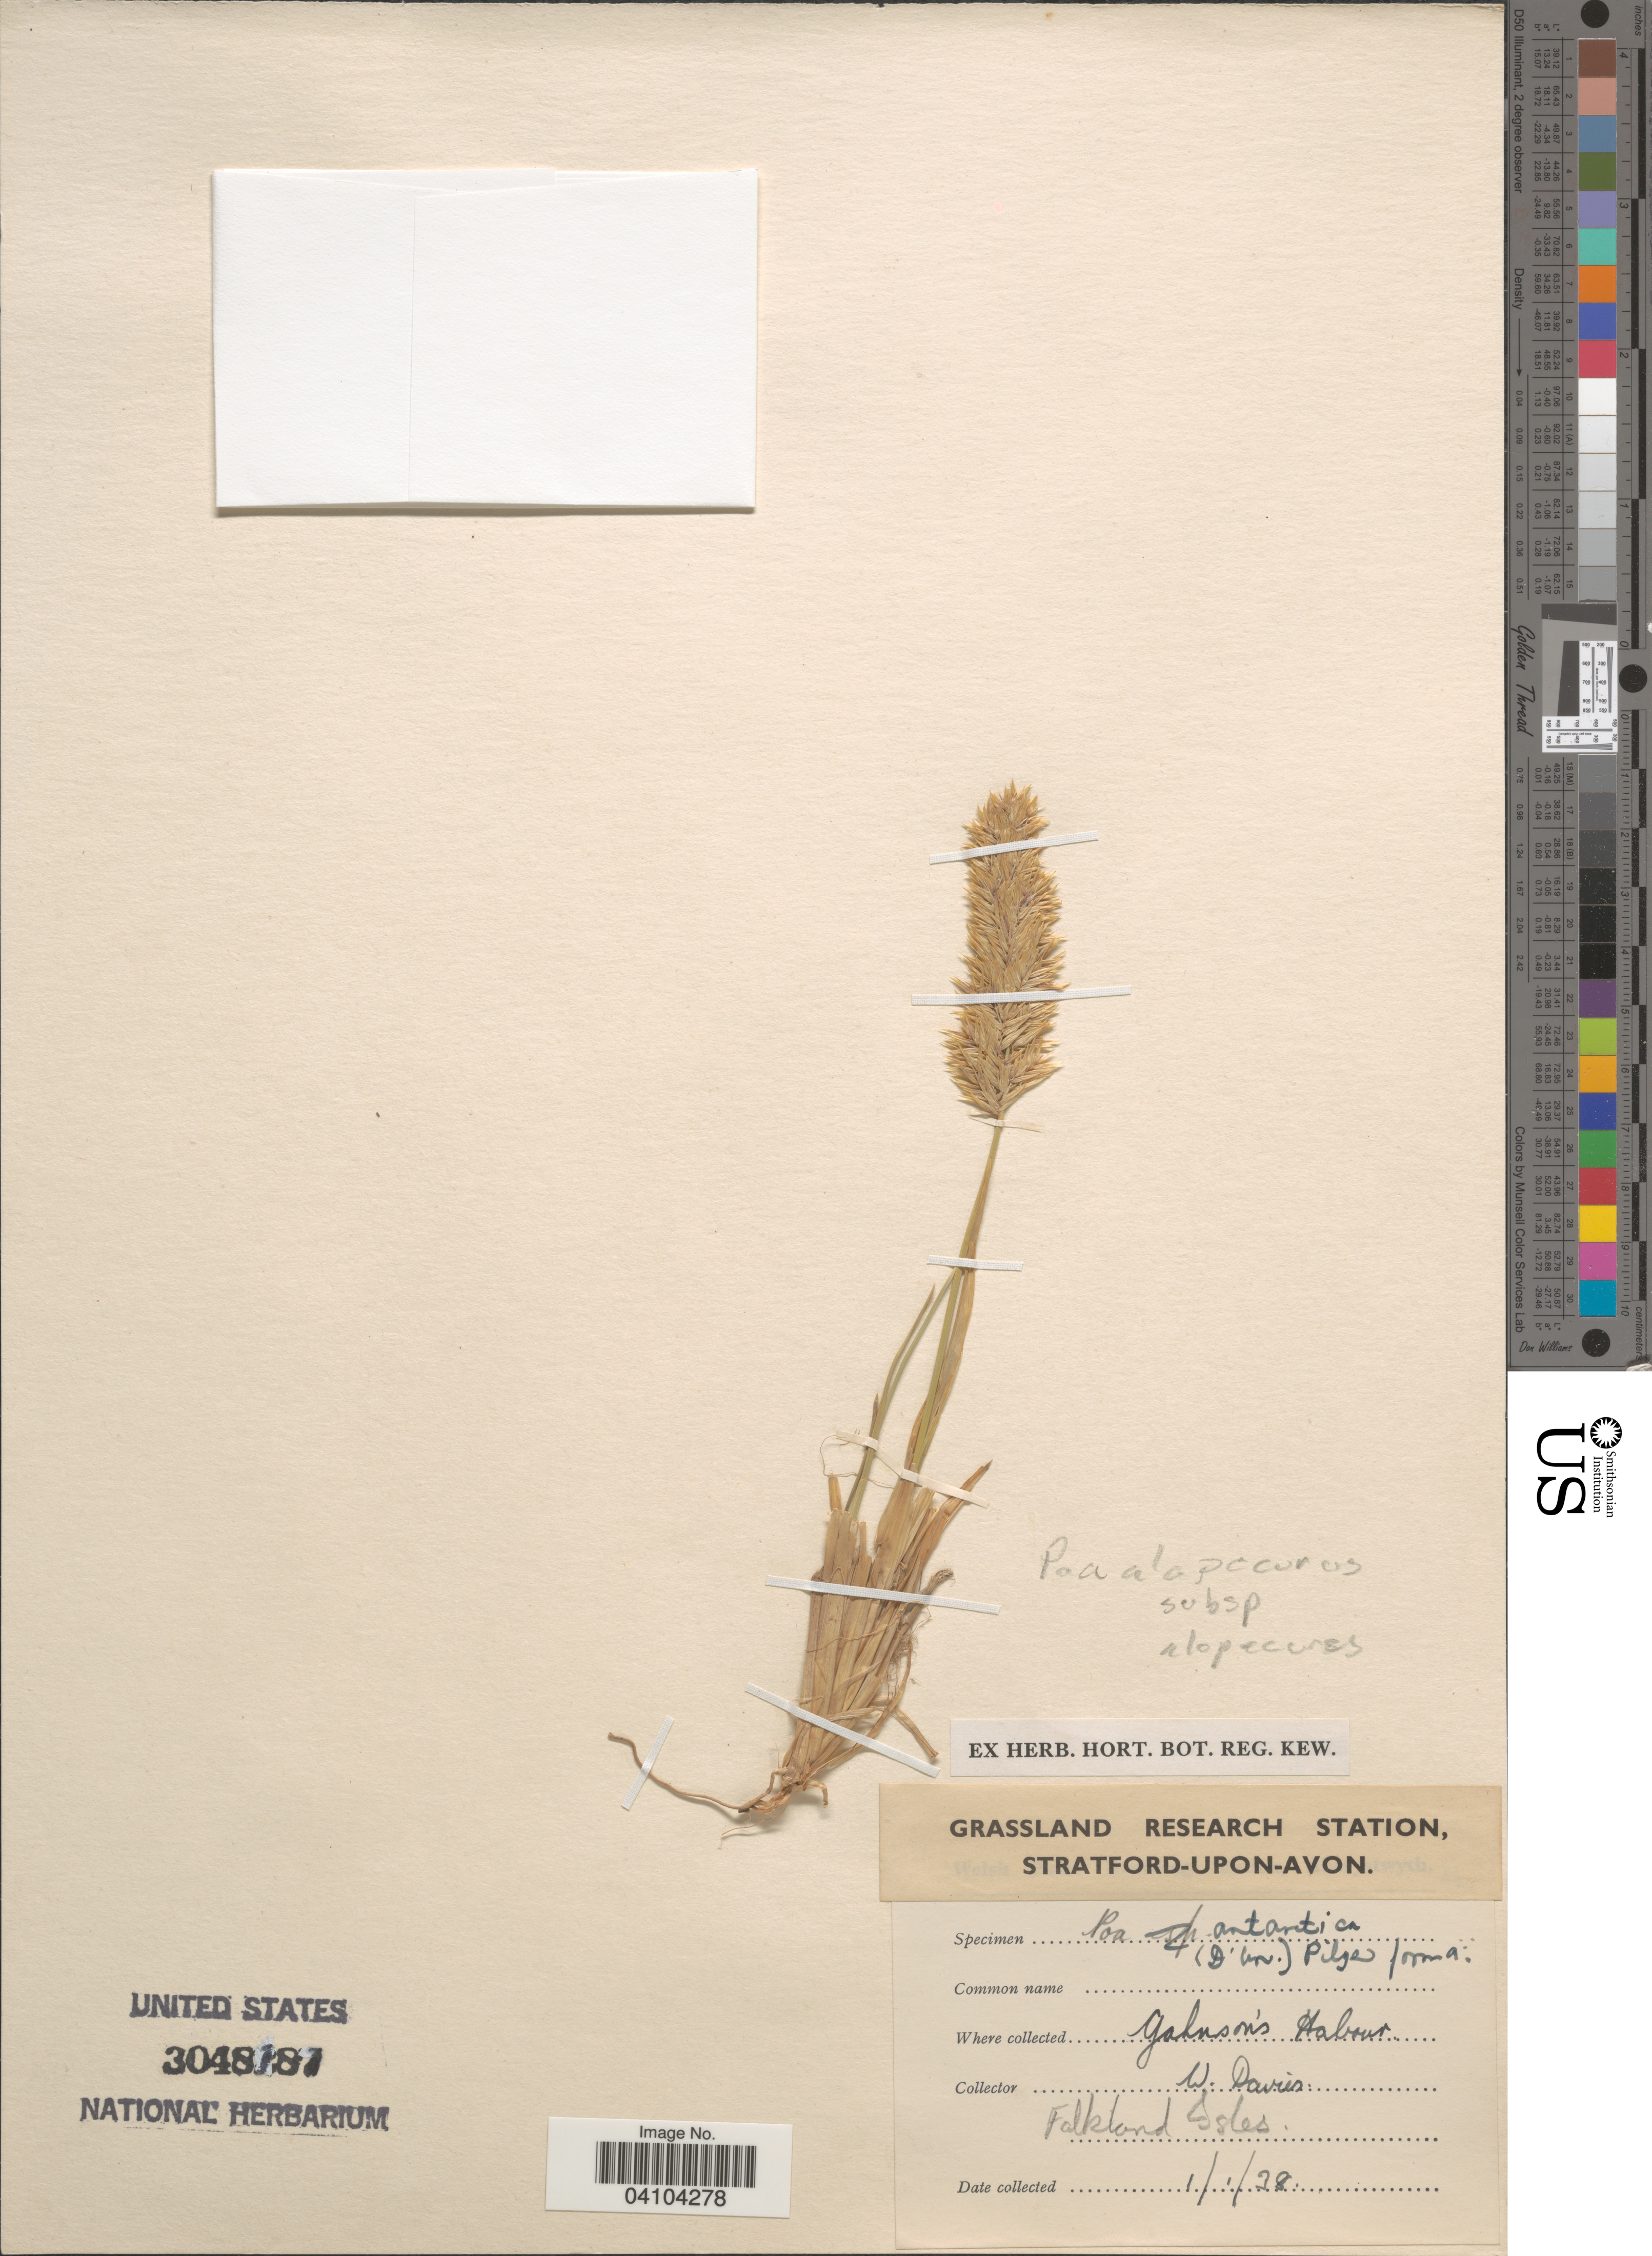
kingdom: Plantae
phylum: Tracheophyta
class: Liliopsida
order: Poales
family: Poaceae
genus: Poa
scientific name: Poa alopecurus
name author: (Gaudich. ex Mirb.) Kunth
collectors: W. Davies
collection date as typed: Transcribed d/m/y: 1/1/38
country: Falkland Islands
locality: Johnson's Harbour.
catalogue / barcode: US 3048181